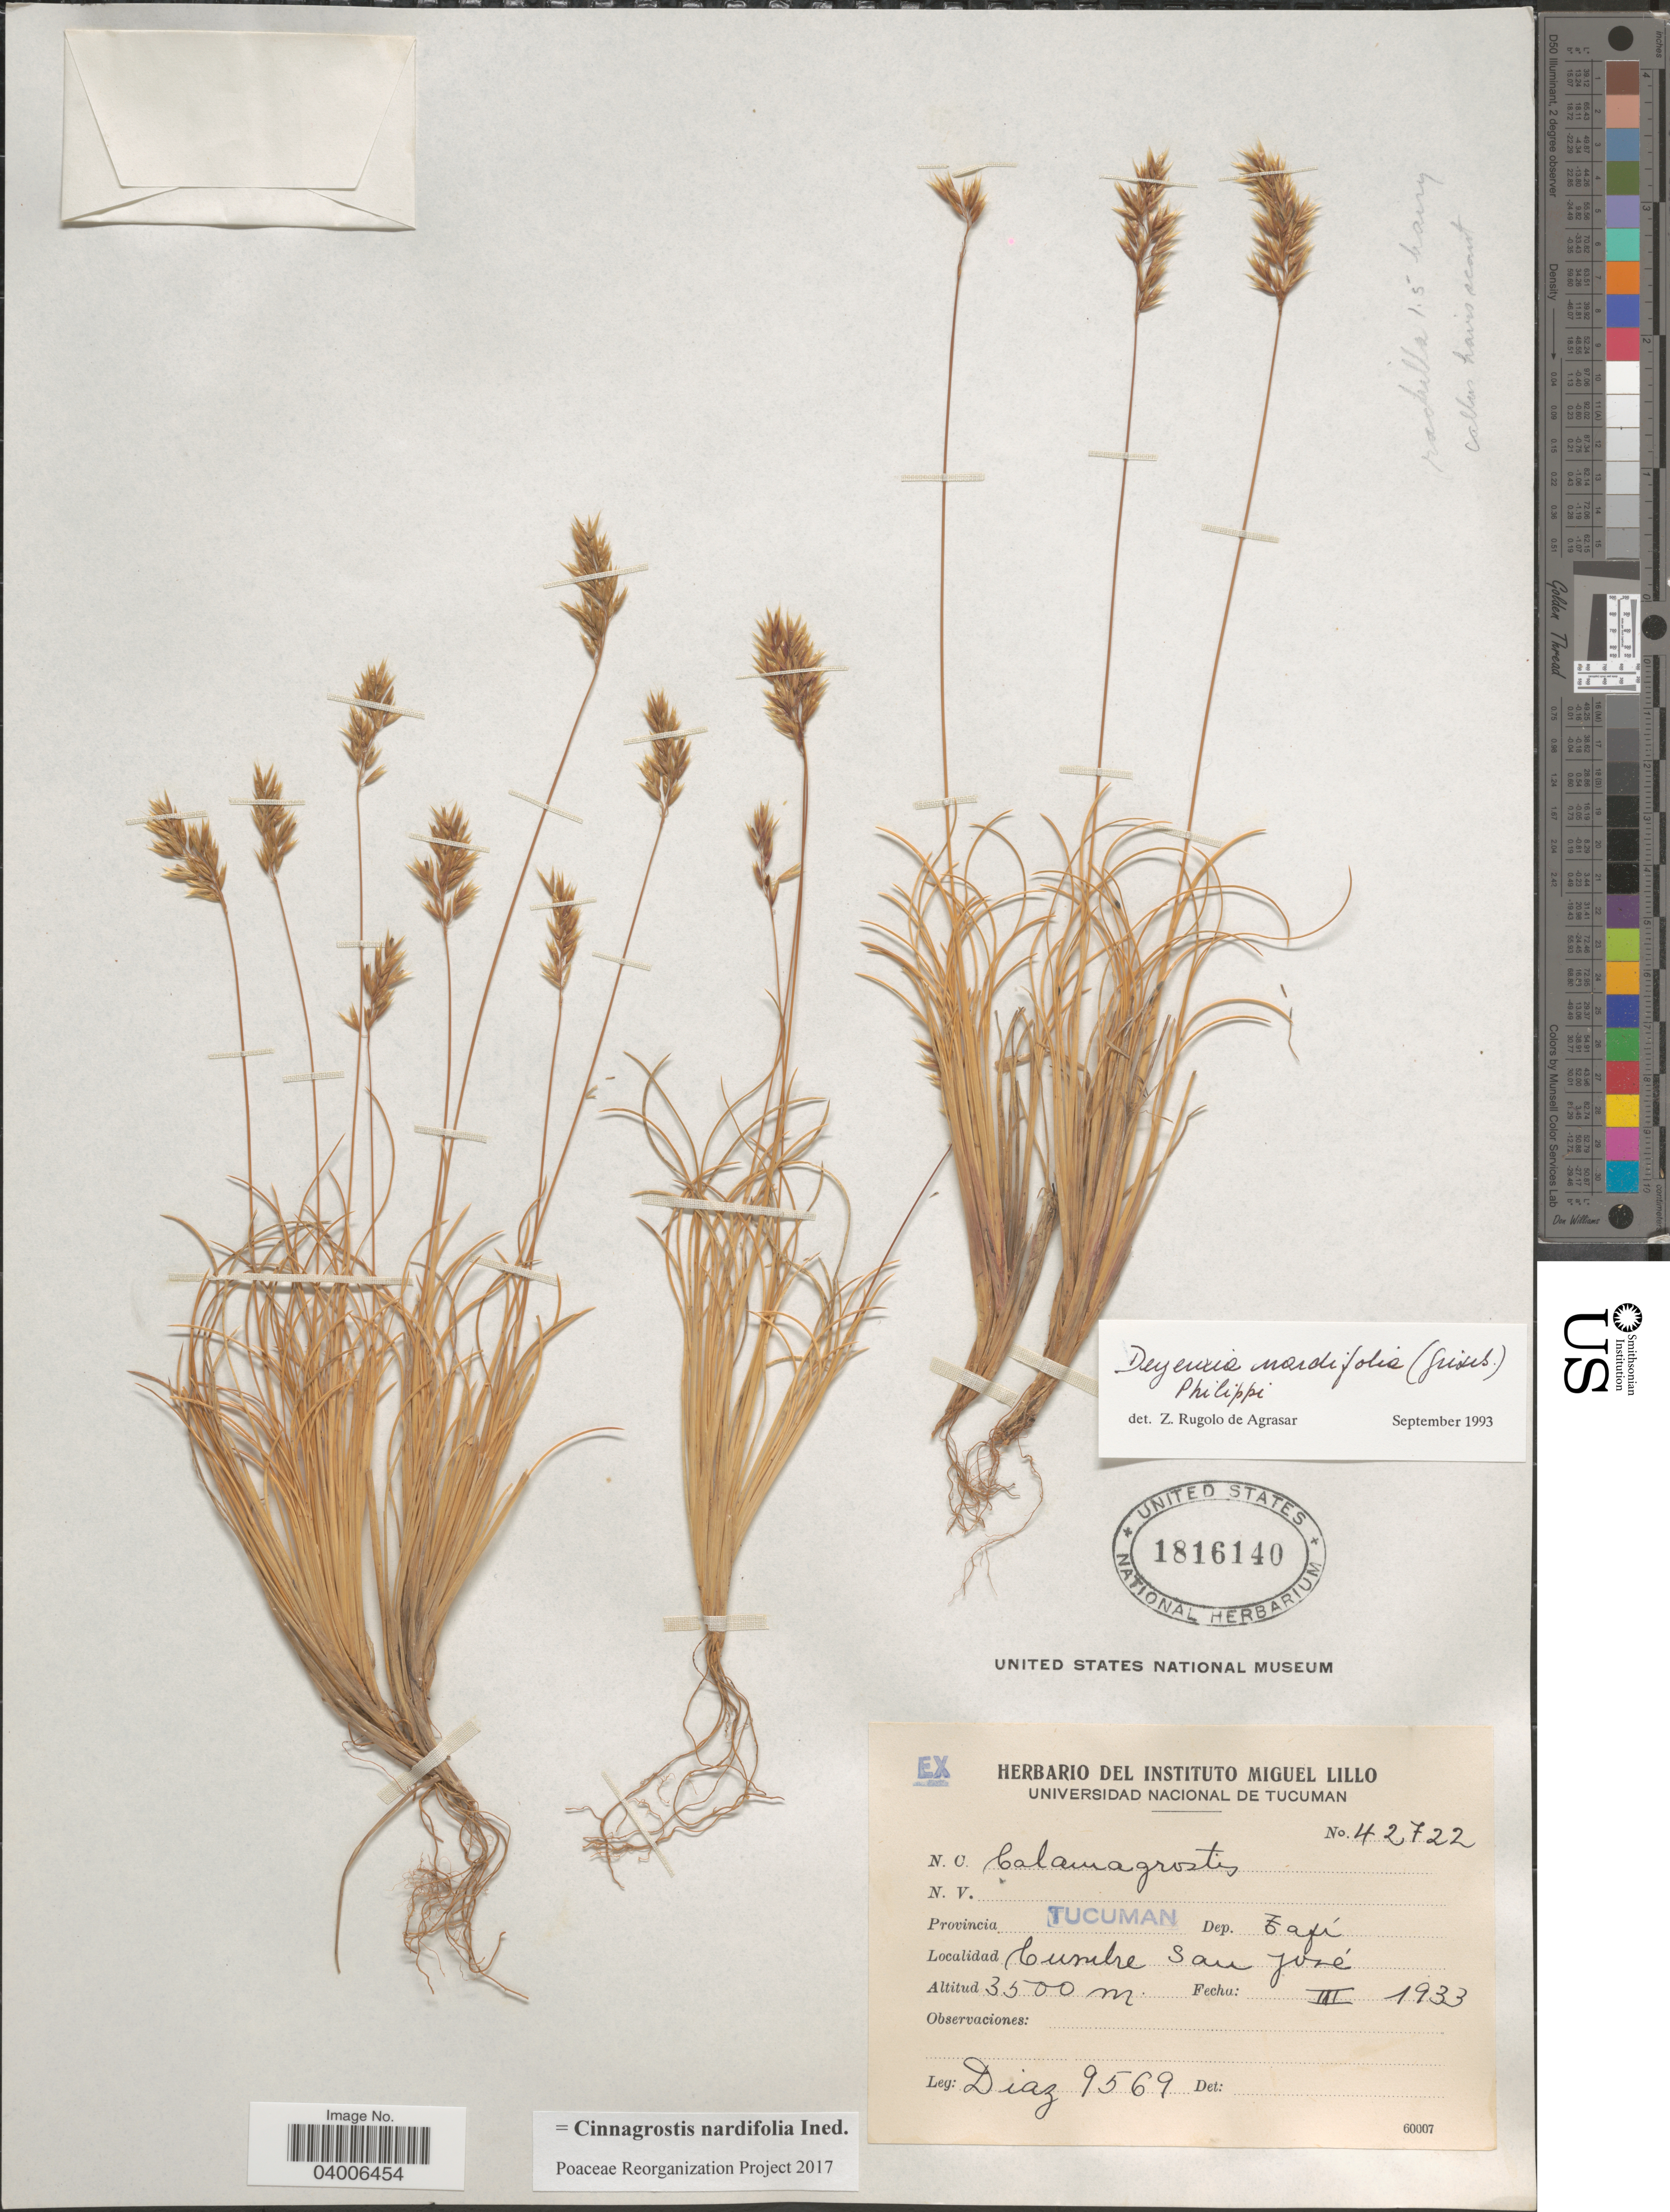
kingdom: Plantae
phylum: Tracheophyta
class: Liliopsida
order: Poales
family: Poaceae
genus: Cinnagrostis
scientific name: Cinnagrostis velutina var. nardifolia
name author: (Griseb.) P.M. Peterson et al.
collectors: Diaz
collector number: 9569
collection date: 1933-03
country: Argentina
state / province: Tucuman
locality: Dep. Tafí. Cumbre San José.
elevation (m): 3500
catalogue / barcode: US 1816140